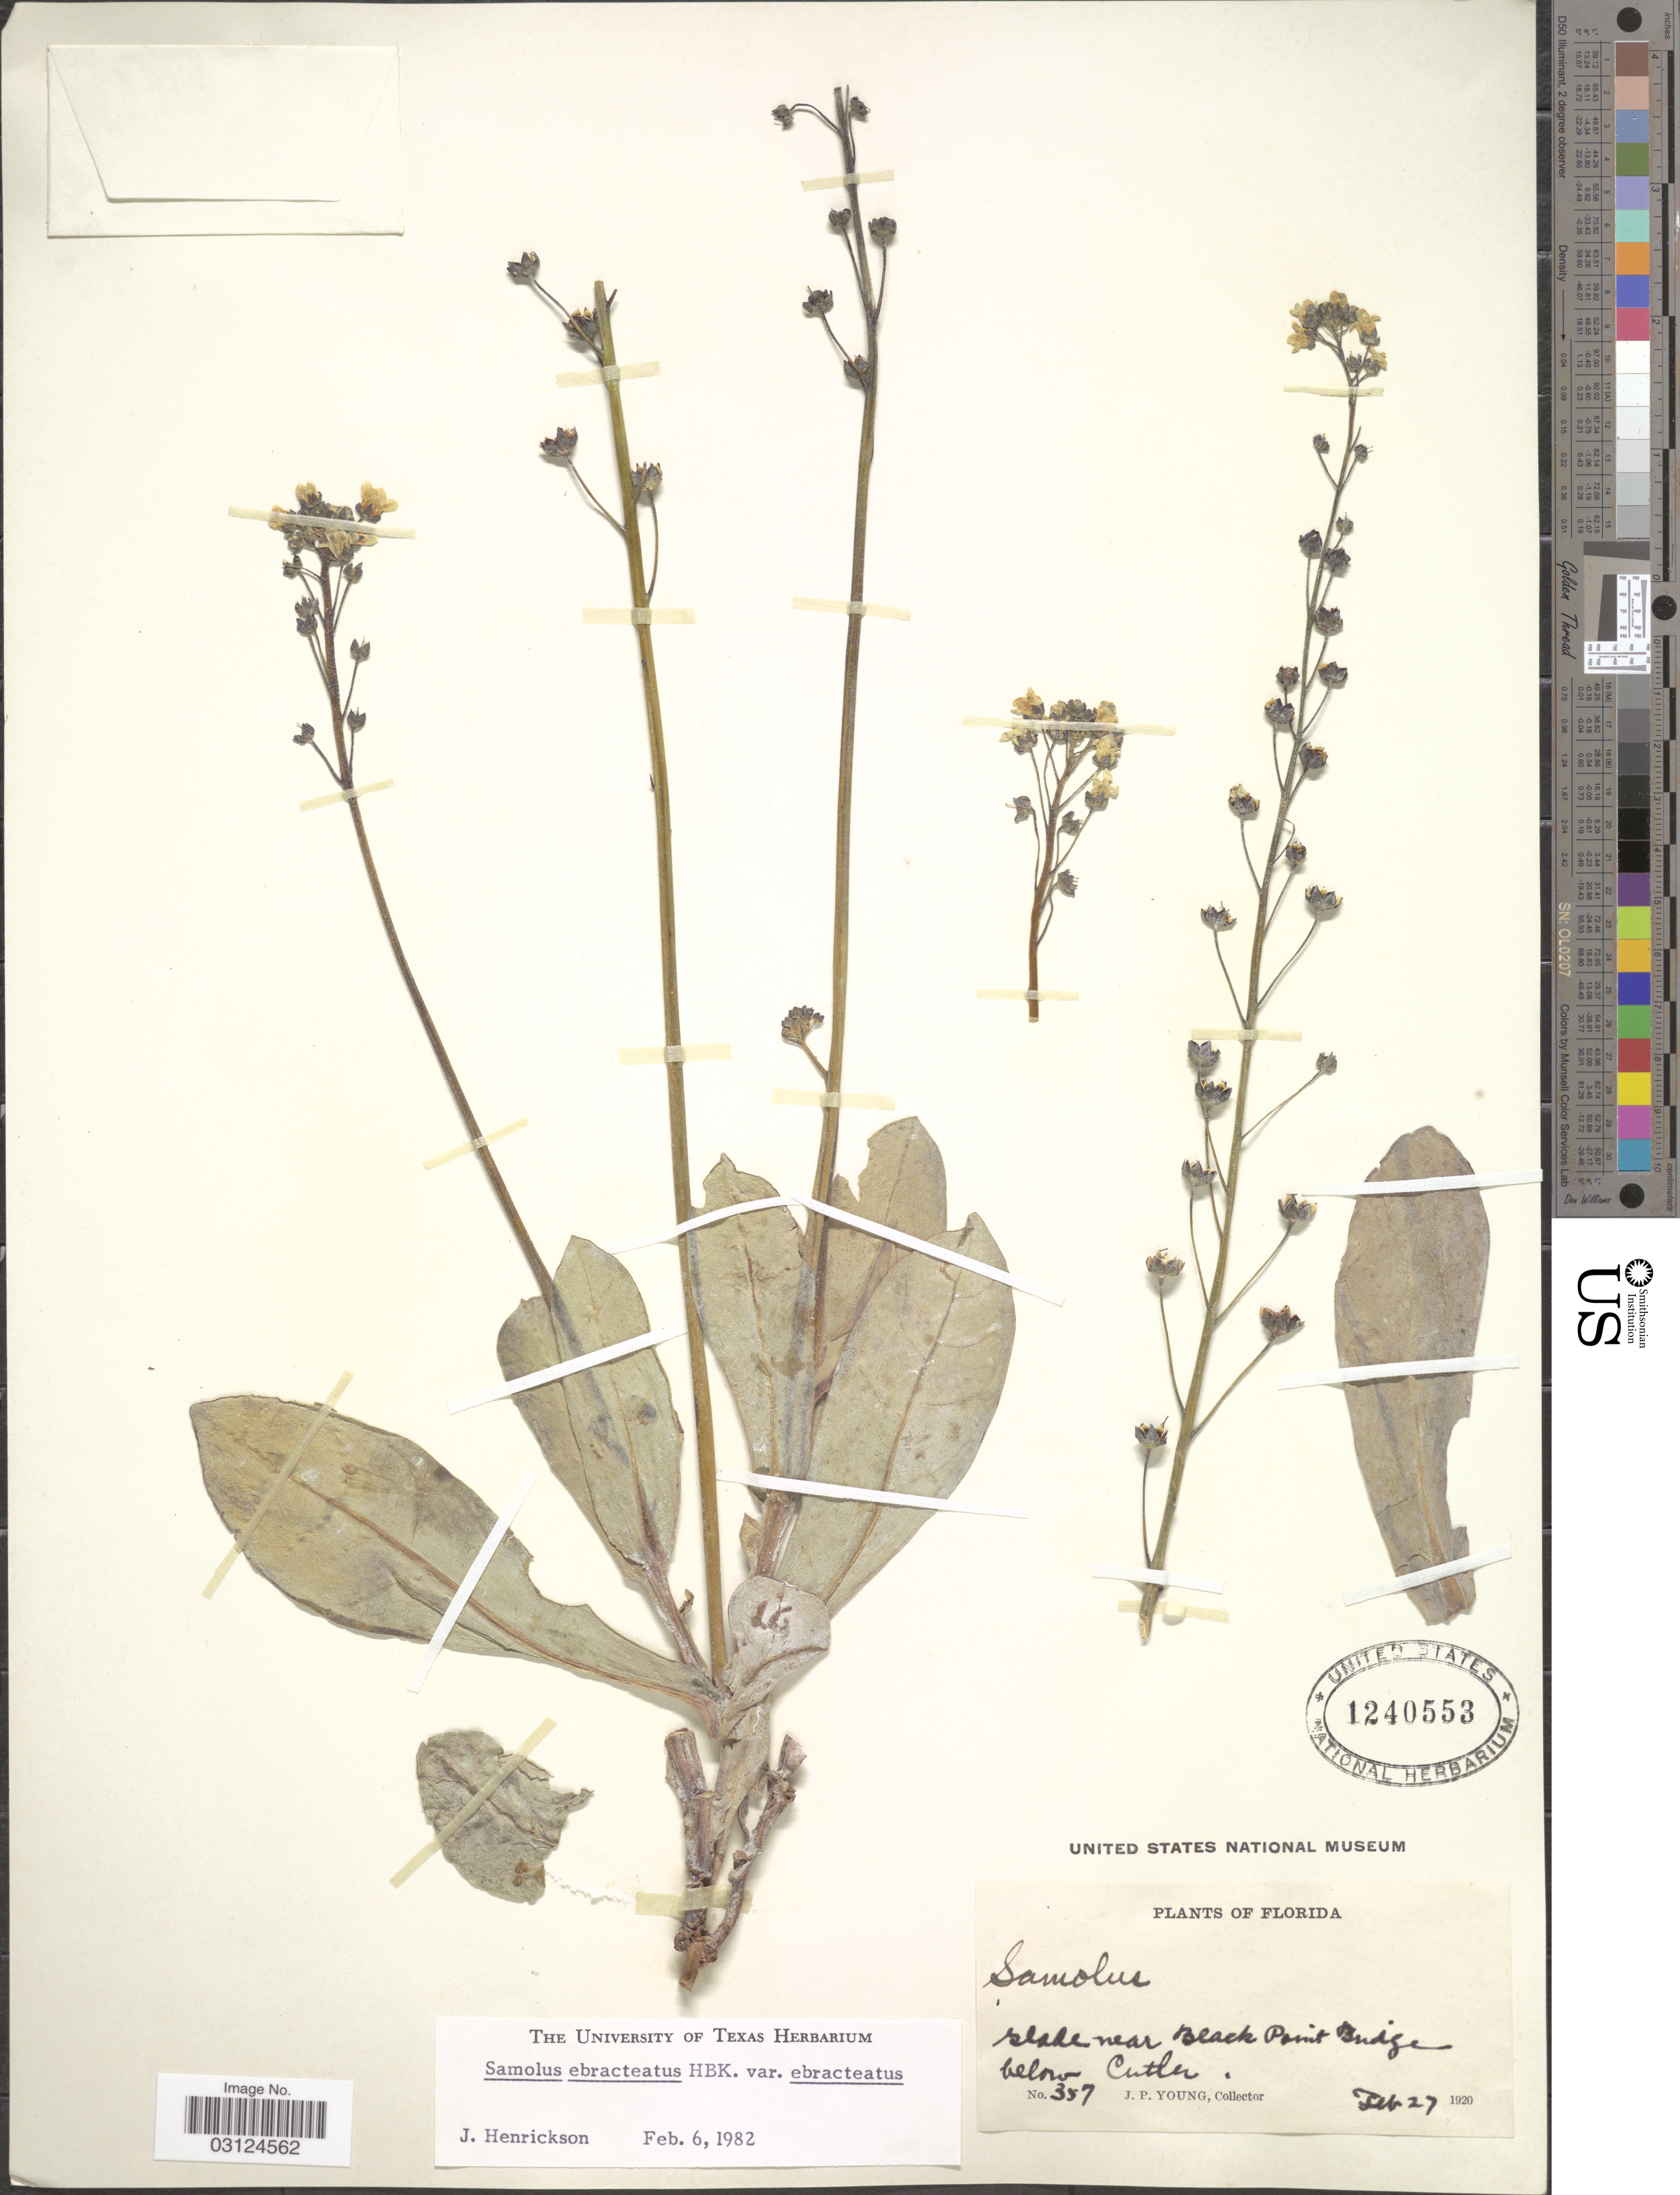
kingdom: Plantae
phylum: Tracheophyta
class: Magnoliopsida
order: Ericales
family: Primulaceae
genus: Samolus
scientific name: Samolus ebracteatus subsp. ebracteatus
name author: Kunth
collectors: J. P. Young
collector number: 357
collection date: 1920-02-27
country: United States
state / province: Florida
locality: Glade near Beach Point Bridge below Cutler.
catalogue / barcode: US 1240553